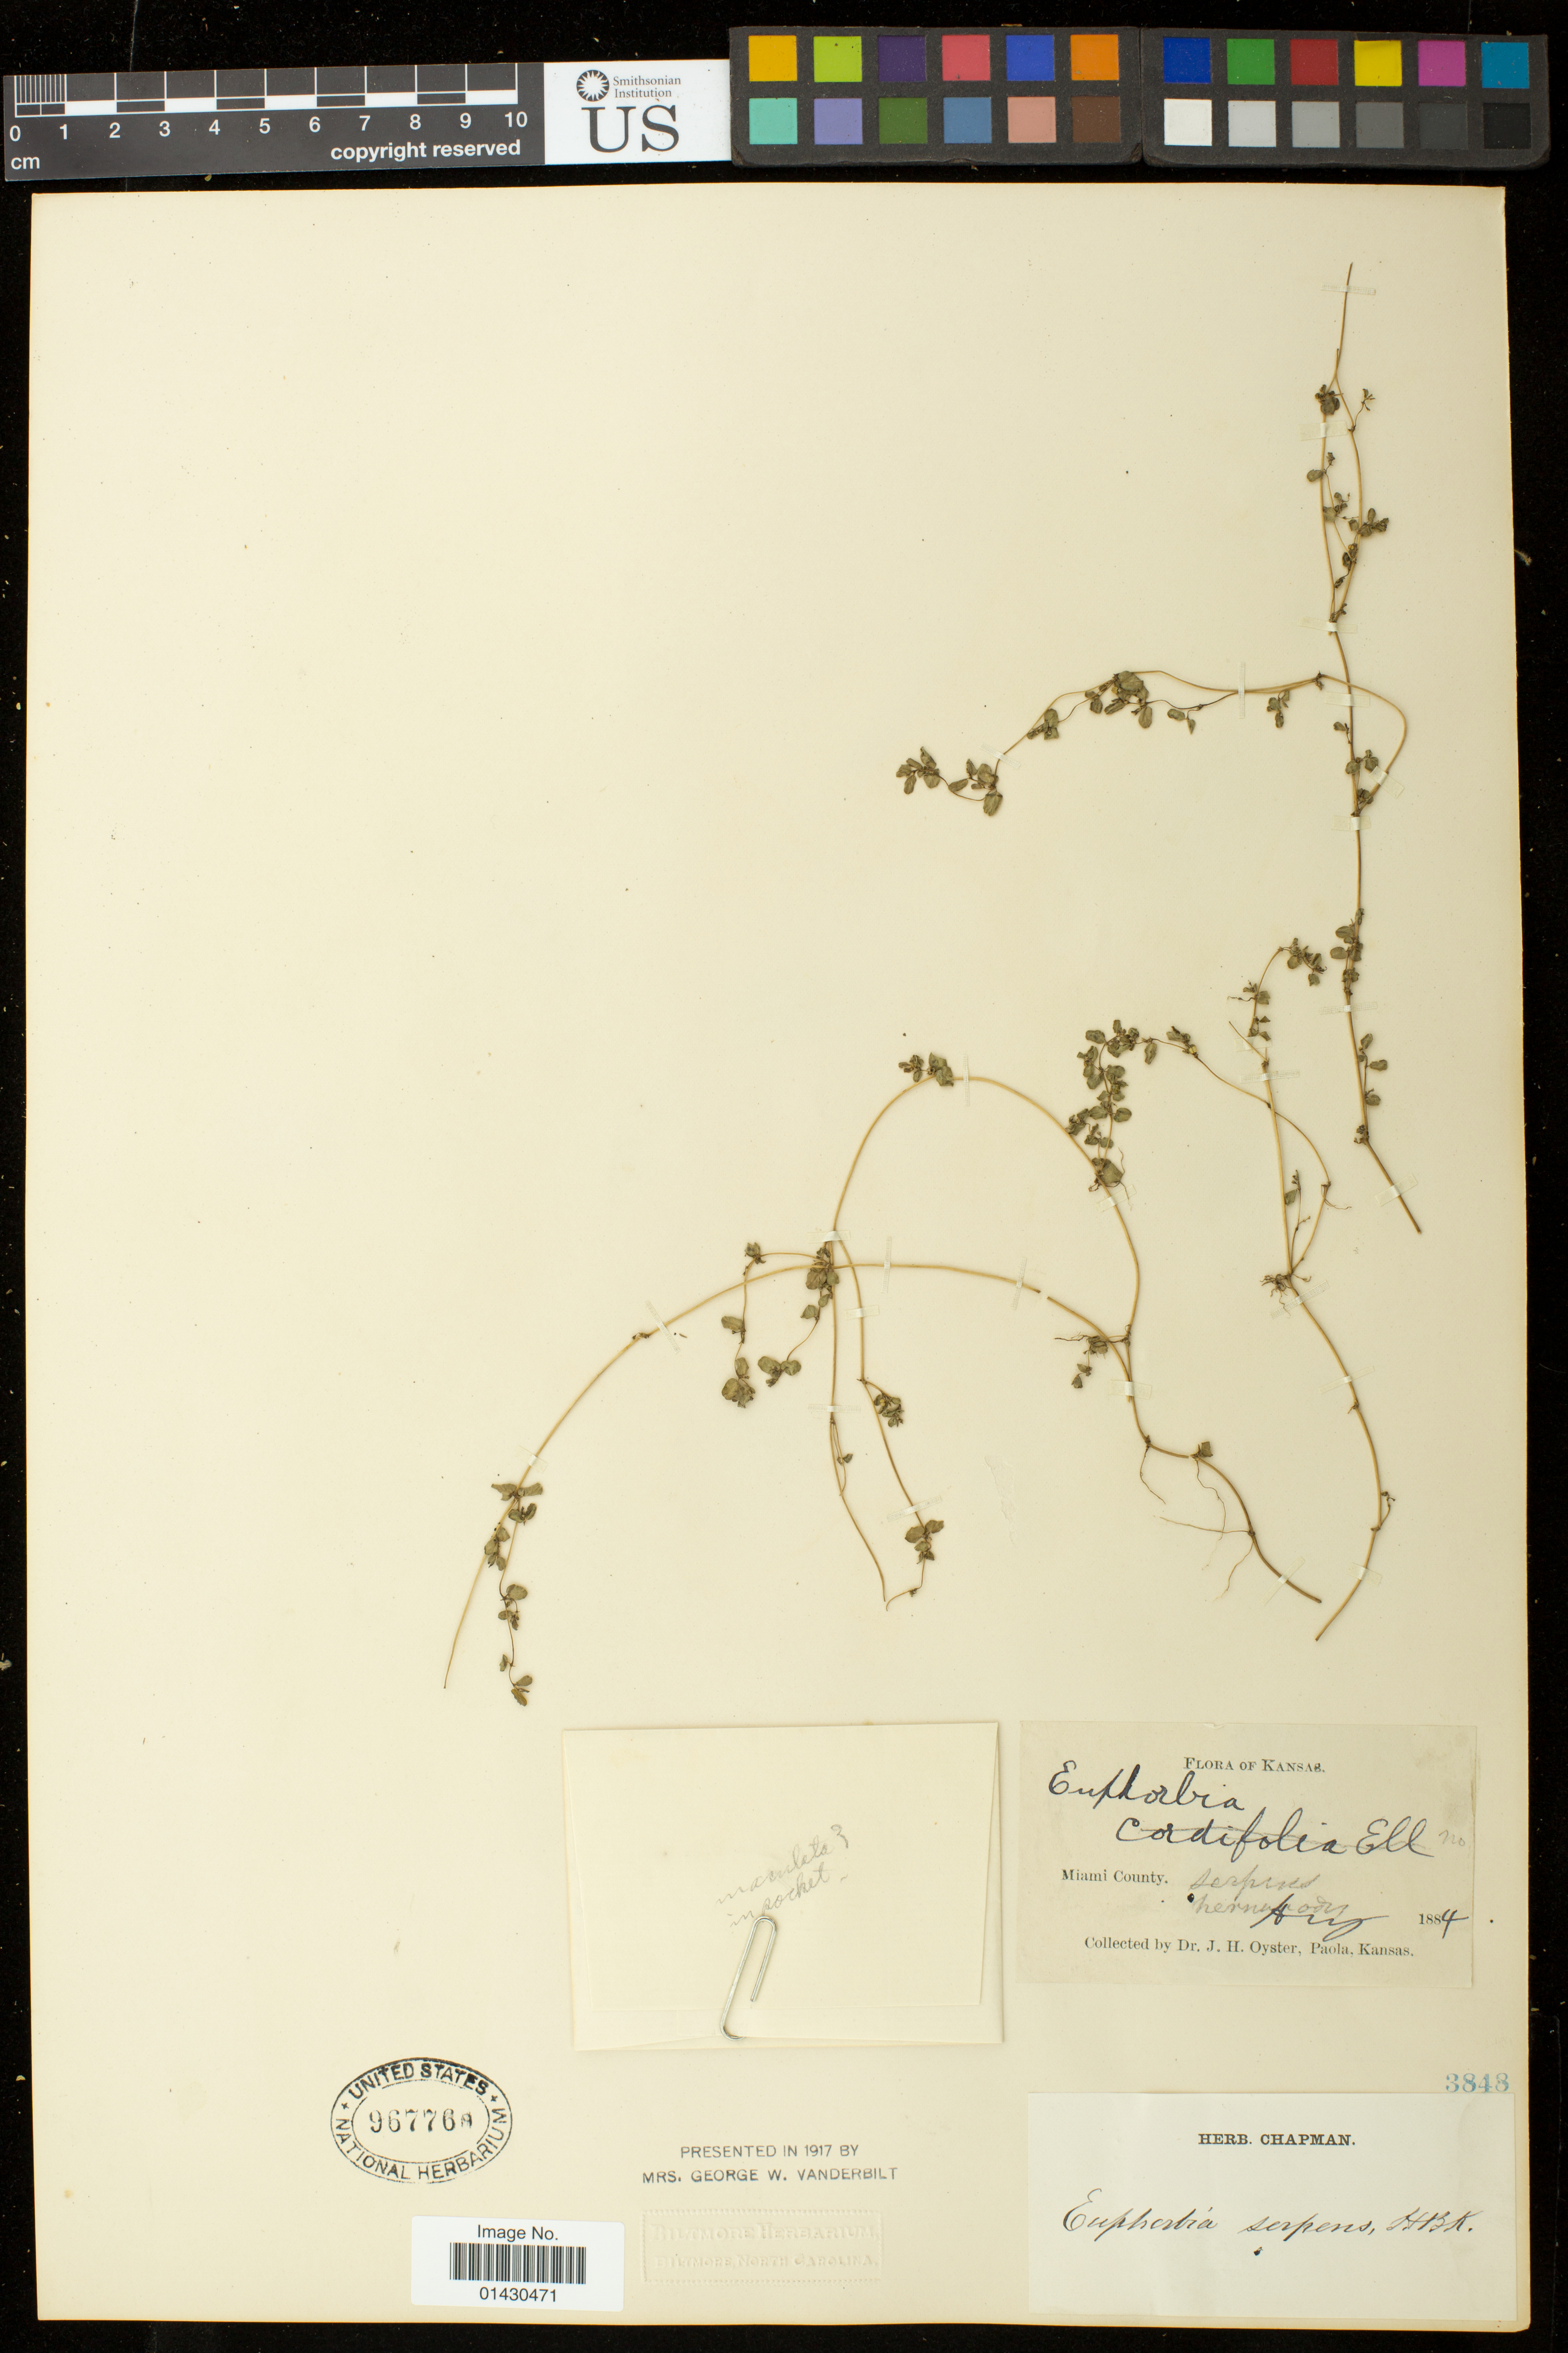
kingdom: Plantae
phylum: Tracheophyta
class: Magnoliopsida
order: Malpighiales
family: Euphorbiaceae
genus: Euphorbia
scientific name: Euphorbia serpens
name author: Kunth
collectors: J. H. Oyster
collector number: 3848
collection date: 1884-08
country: United States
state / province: Kansas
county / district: Miami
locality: Paola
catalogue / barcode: US 967760